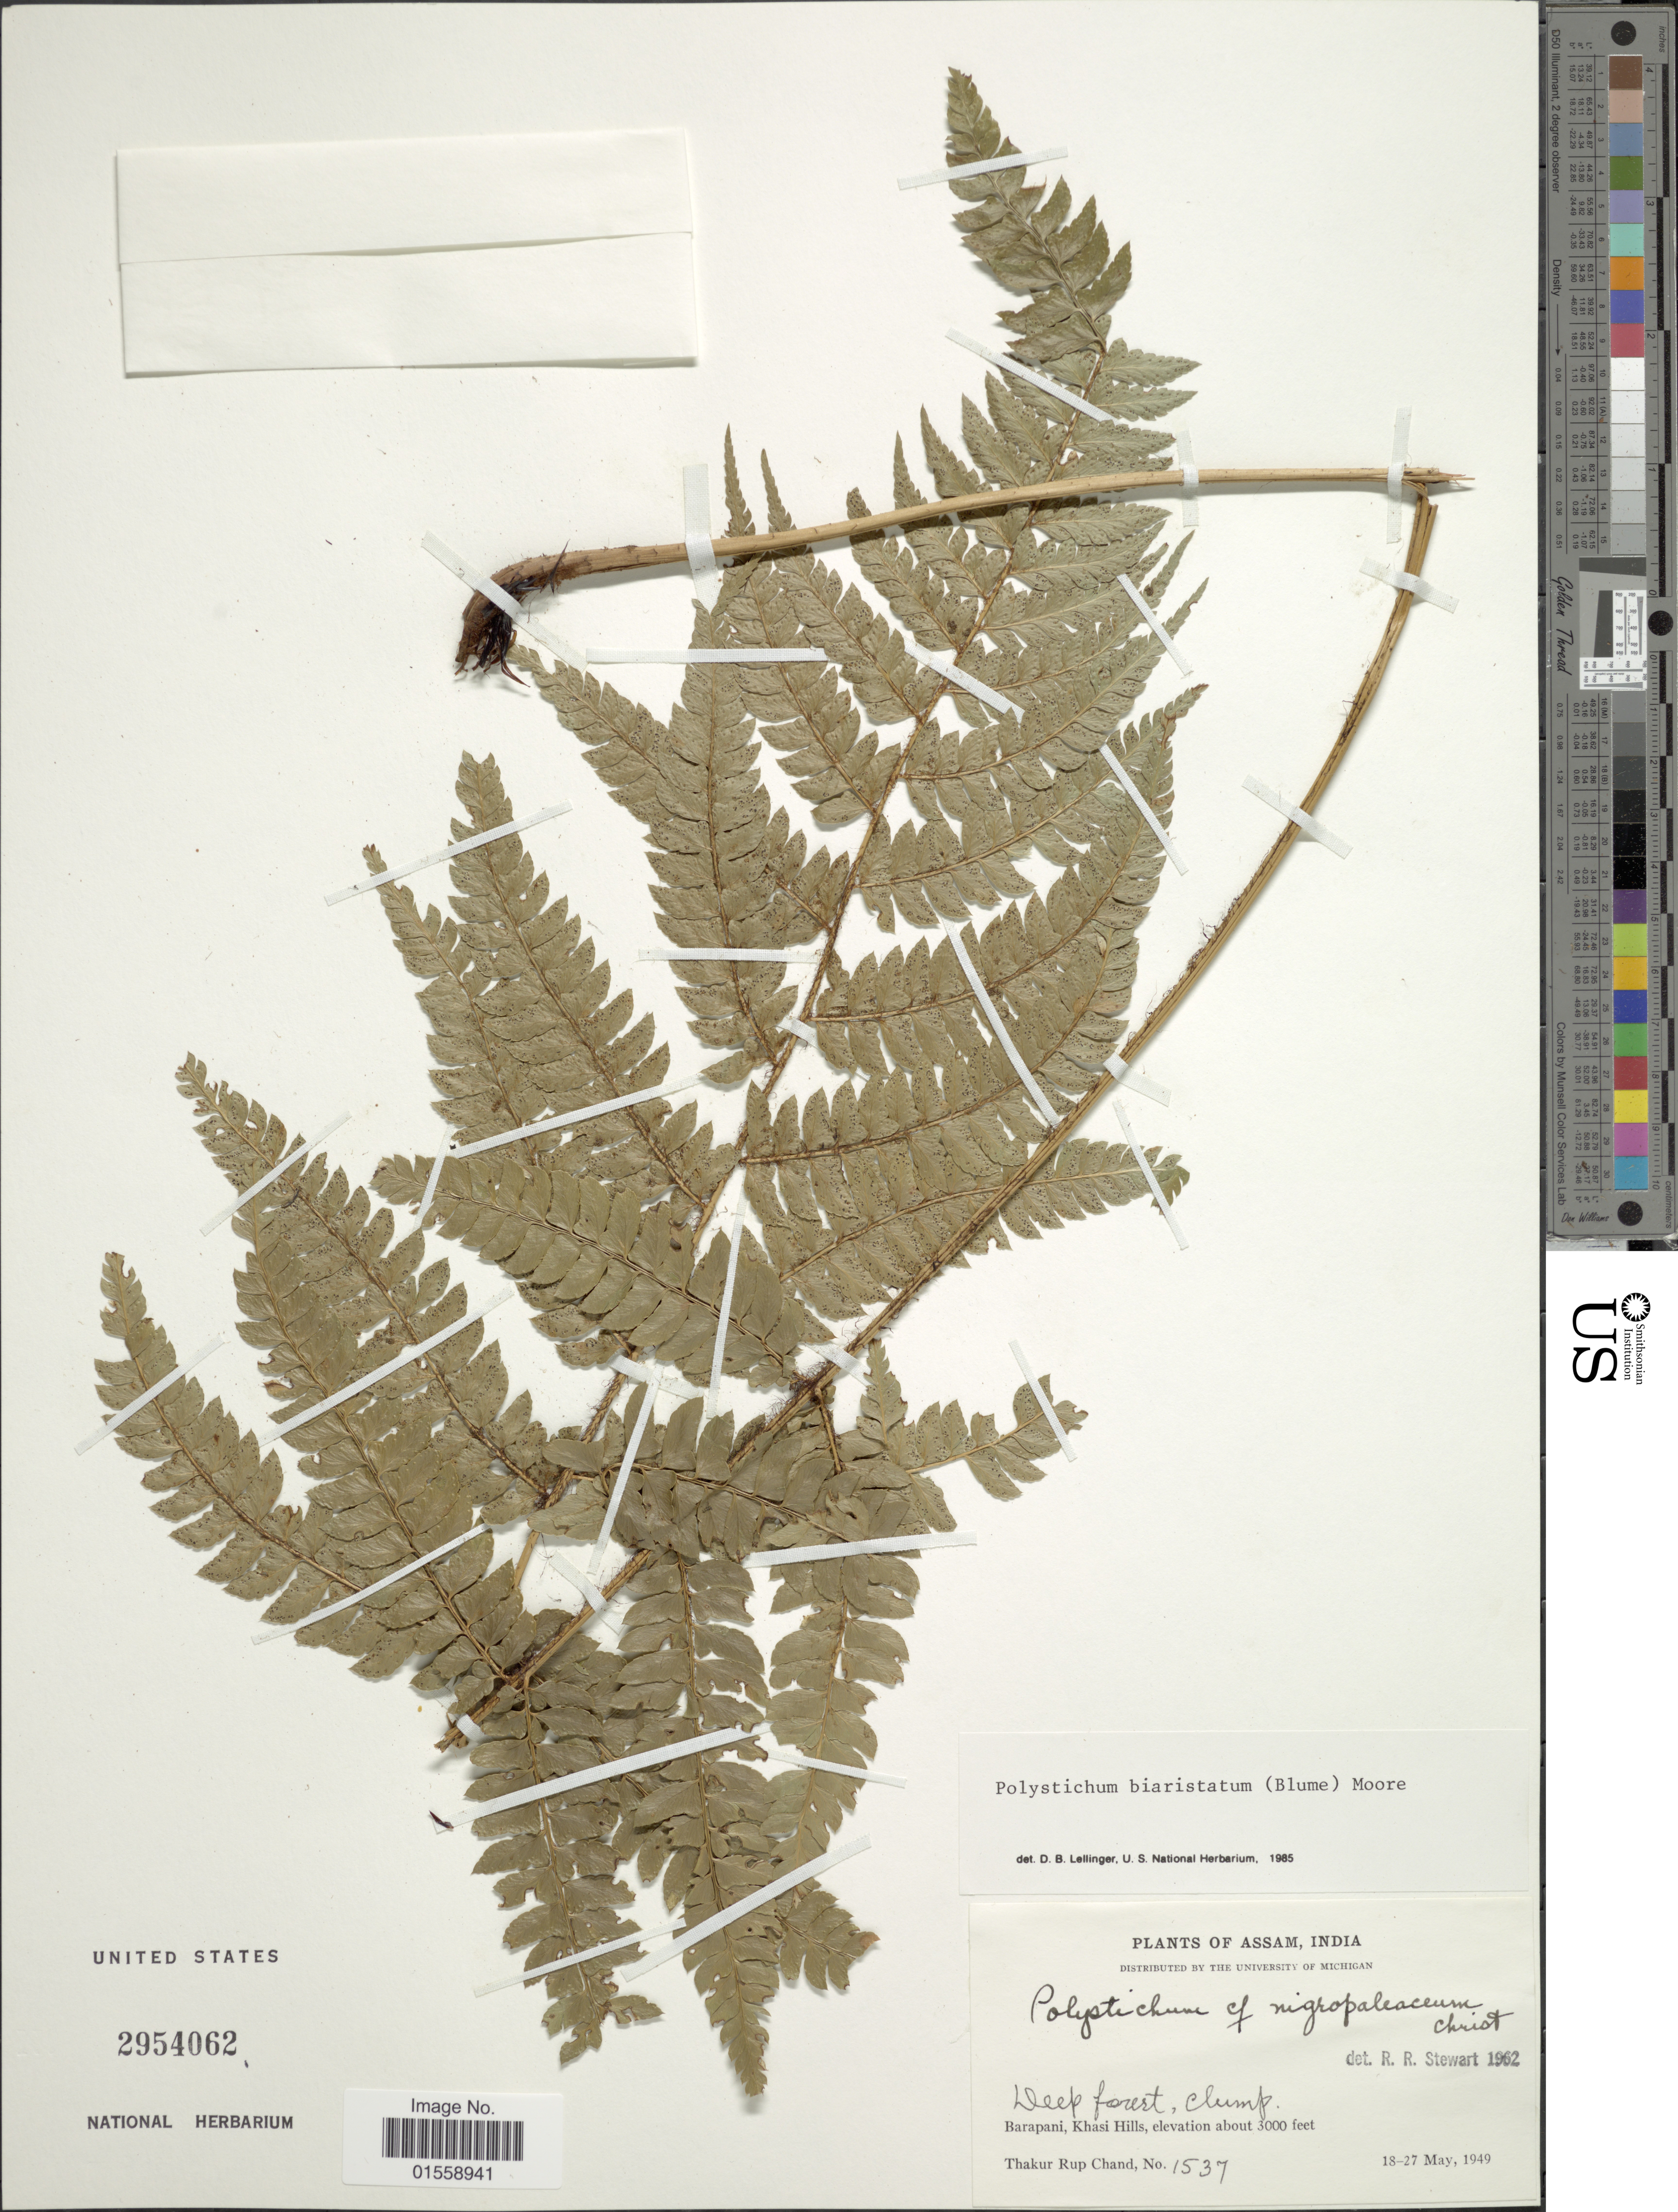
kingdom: Plantae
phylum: Tracheophyta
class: Polypodiopsida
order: Polypodiales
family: Dryopteridaceae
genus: Polystichum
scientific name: Polystichum biaristatum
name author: (Blume) T. Moore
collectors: T. R. Chand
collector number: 1537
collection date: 1949-05-18/1949-05-27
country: India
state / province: Meghalaya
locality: Barapani, Khasi Hills.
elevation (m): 914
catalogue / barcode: US 2954062